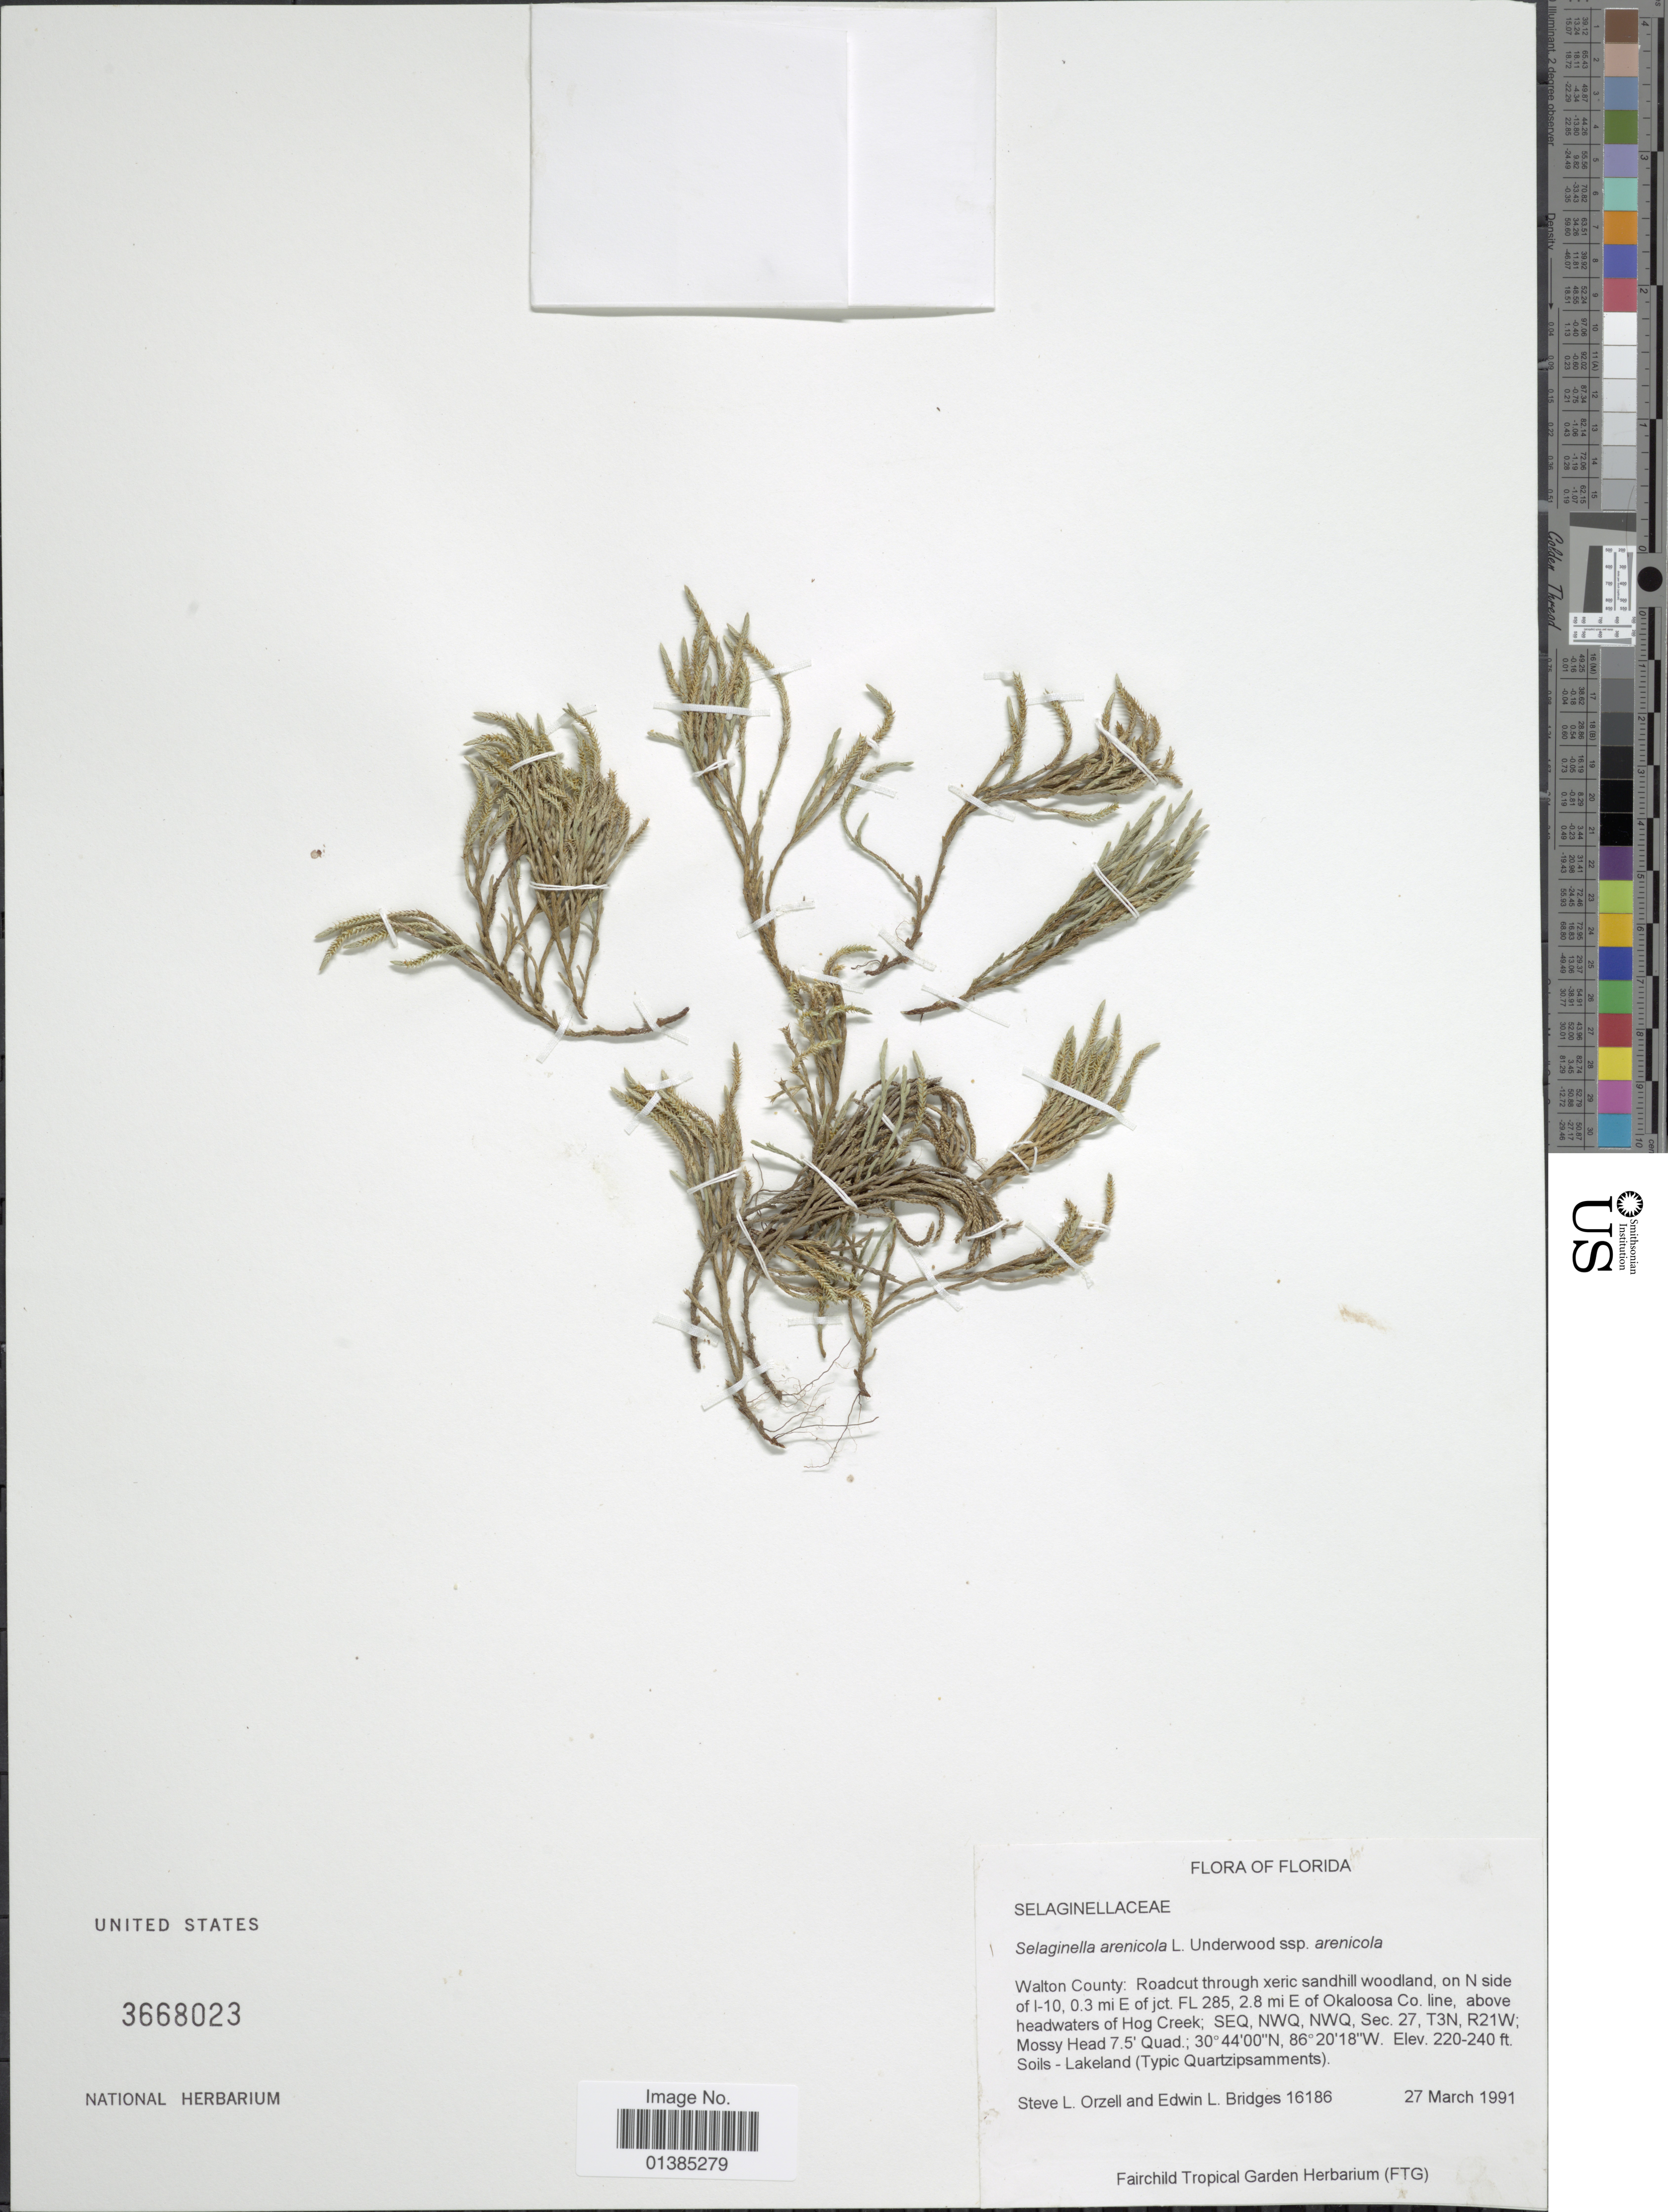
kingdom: Plantae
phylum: Tracheophyta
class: Lycopodiopsida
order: Selaginellales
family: Selaginellaceae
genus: Selaginella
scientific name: Selaginella arenicola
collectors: S. Orzell & E. Bridges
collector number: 16186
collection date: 1991-03-27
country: United States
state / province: Florida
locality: Walton County: Roadcut through xeric sandhill woodland, on N side of 1-10, 0.3 mi of jct. FL 285, 2.8 mi E of Okaloosa Co. line, above headwaters of Hog Creek; SEQ, NWQ, NWQ, Sec. 27, T3N R21W; Mossy Head 7.5' Quad.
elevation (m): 67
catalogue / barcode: US 3668023